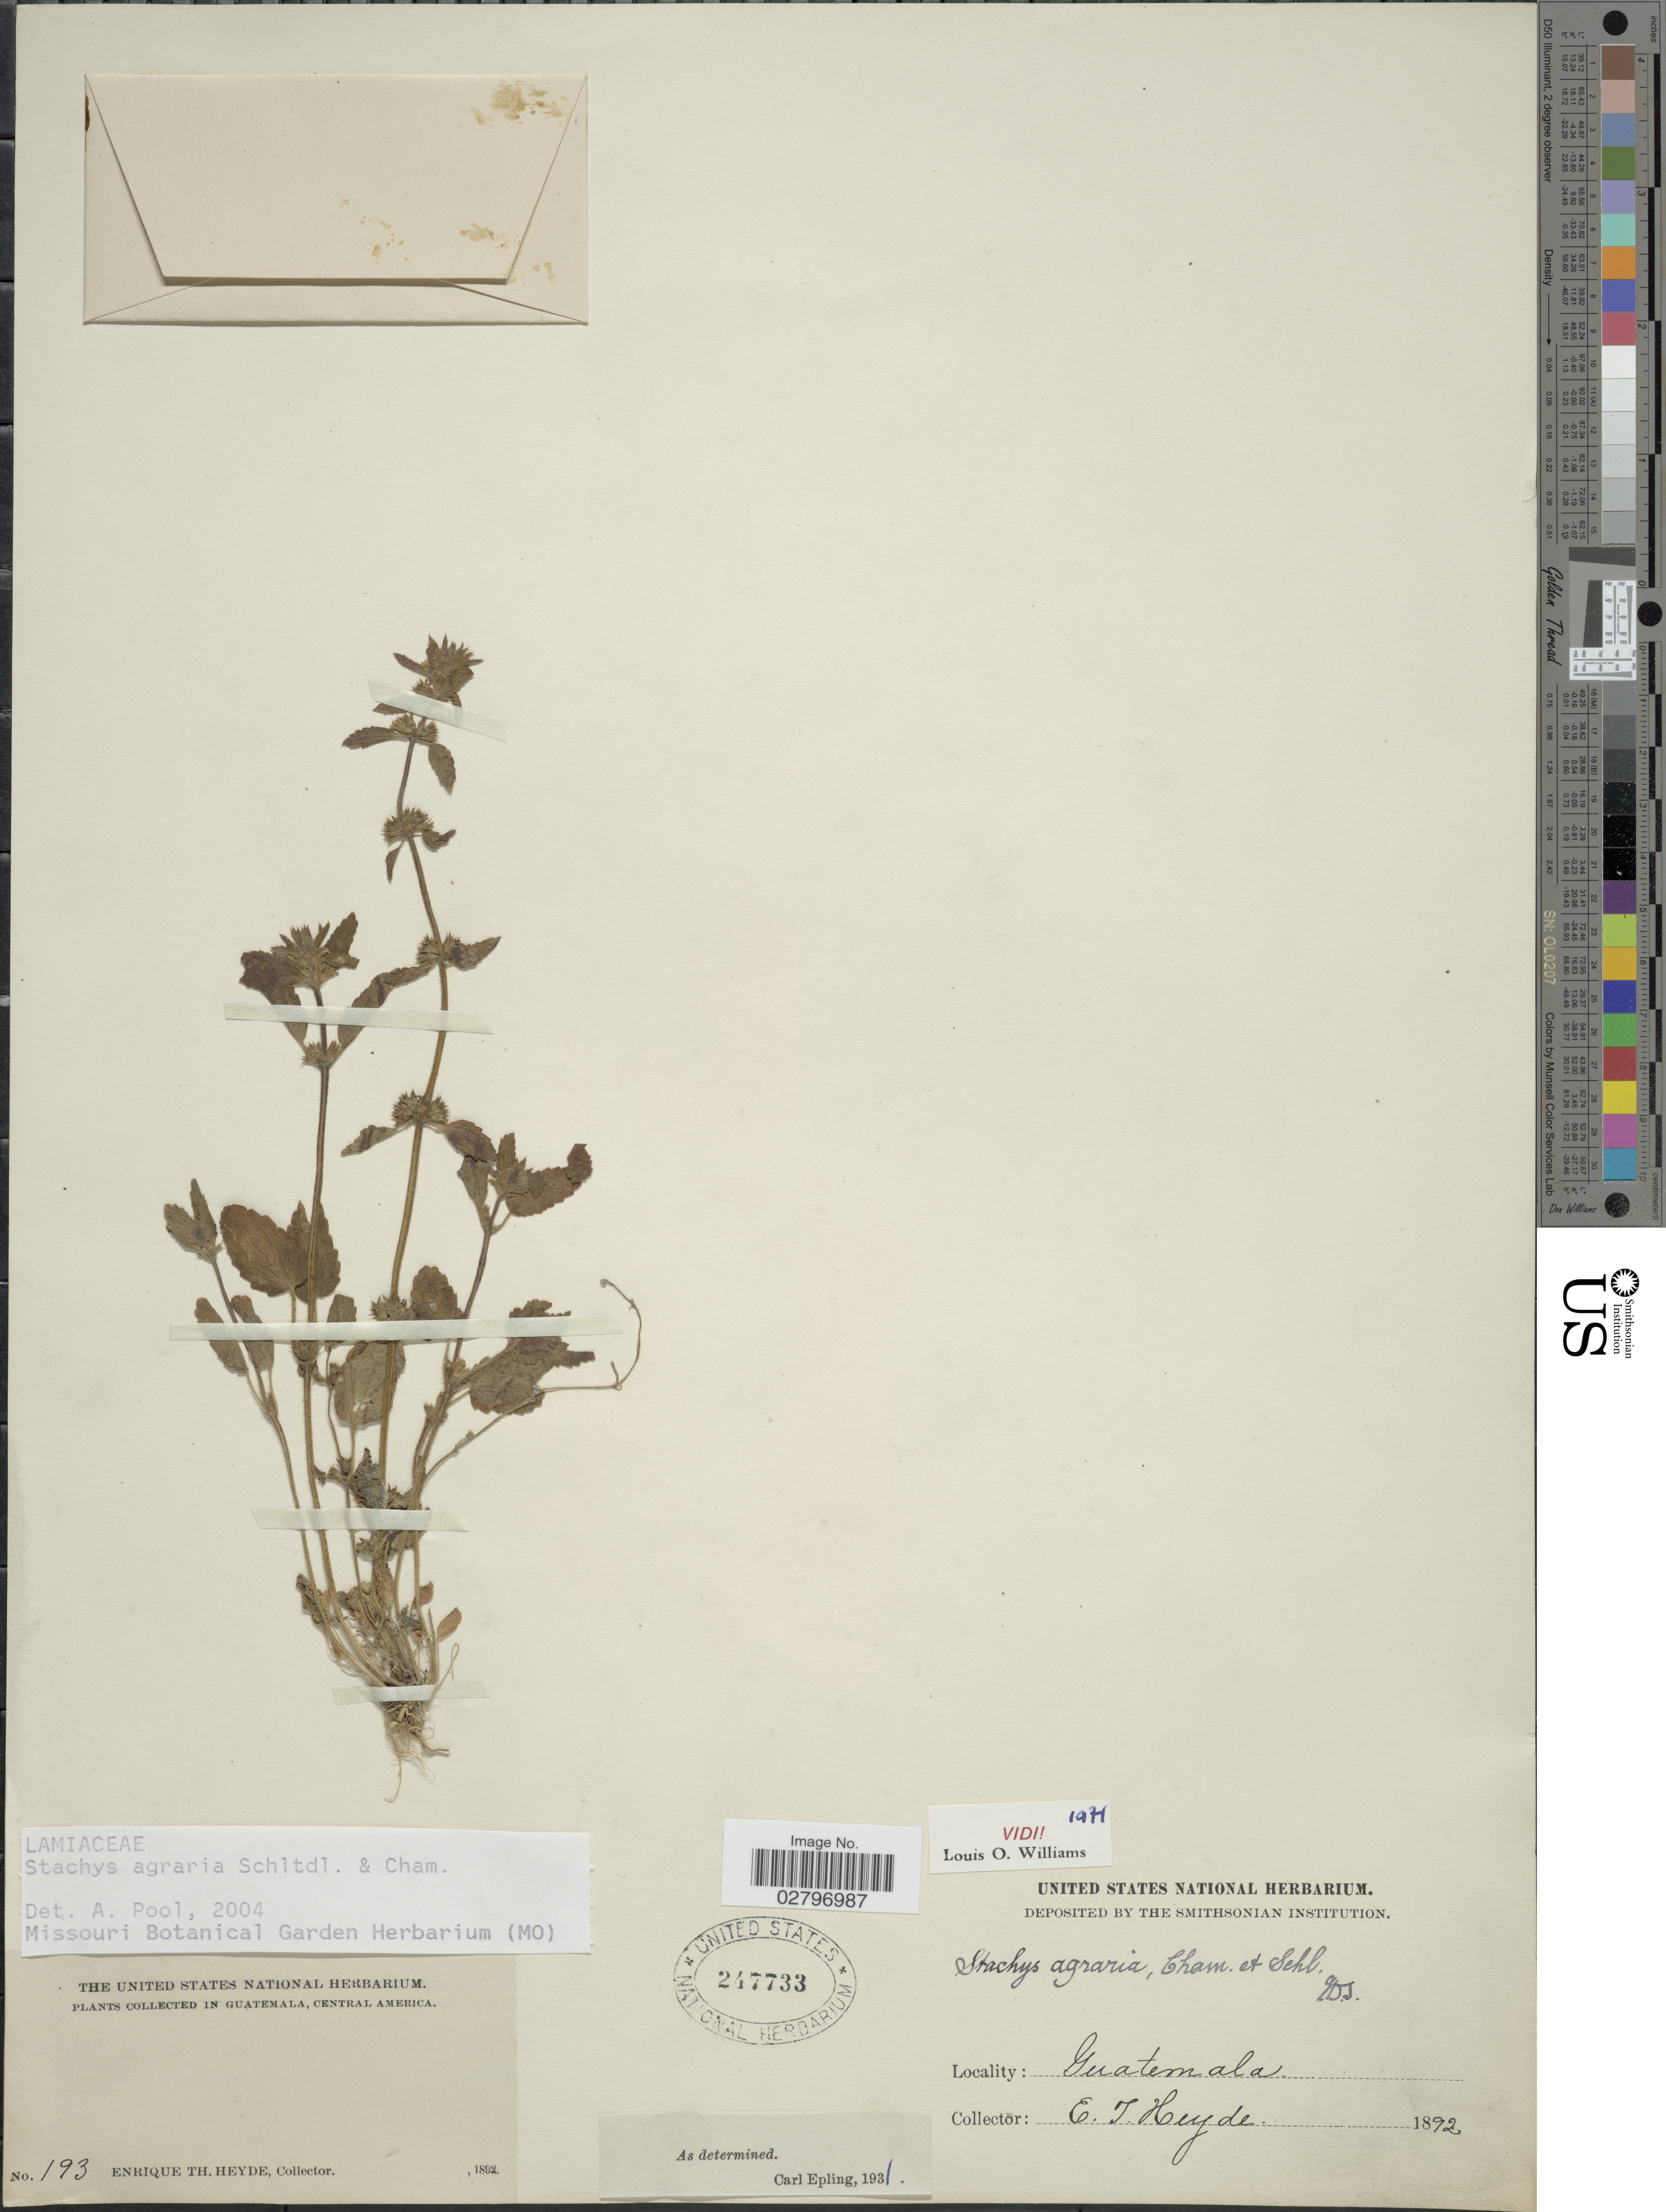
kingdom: Plantae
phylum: Tracheophyta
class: Magnoliopsida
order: Lamiales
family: Lamiaceae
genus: Stachys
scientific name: Stachys agraria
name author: Schltdl. & Cham.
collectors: E. T. Heyde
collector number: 193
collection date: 1892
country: Guatemala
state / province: Guatemala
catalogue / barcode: US 247733